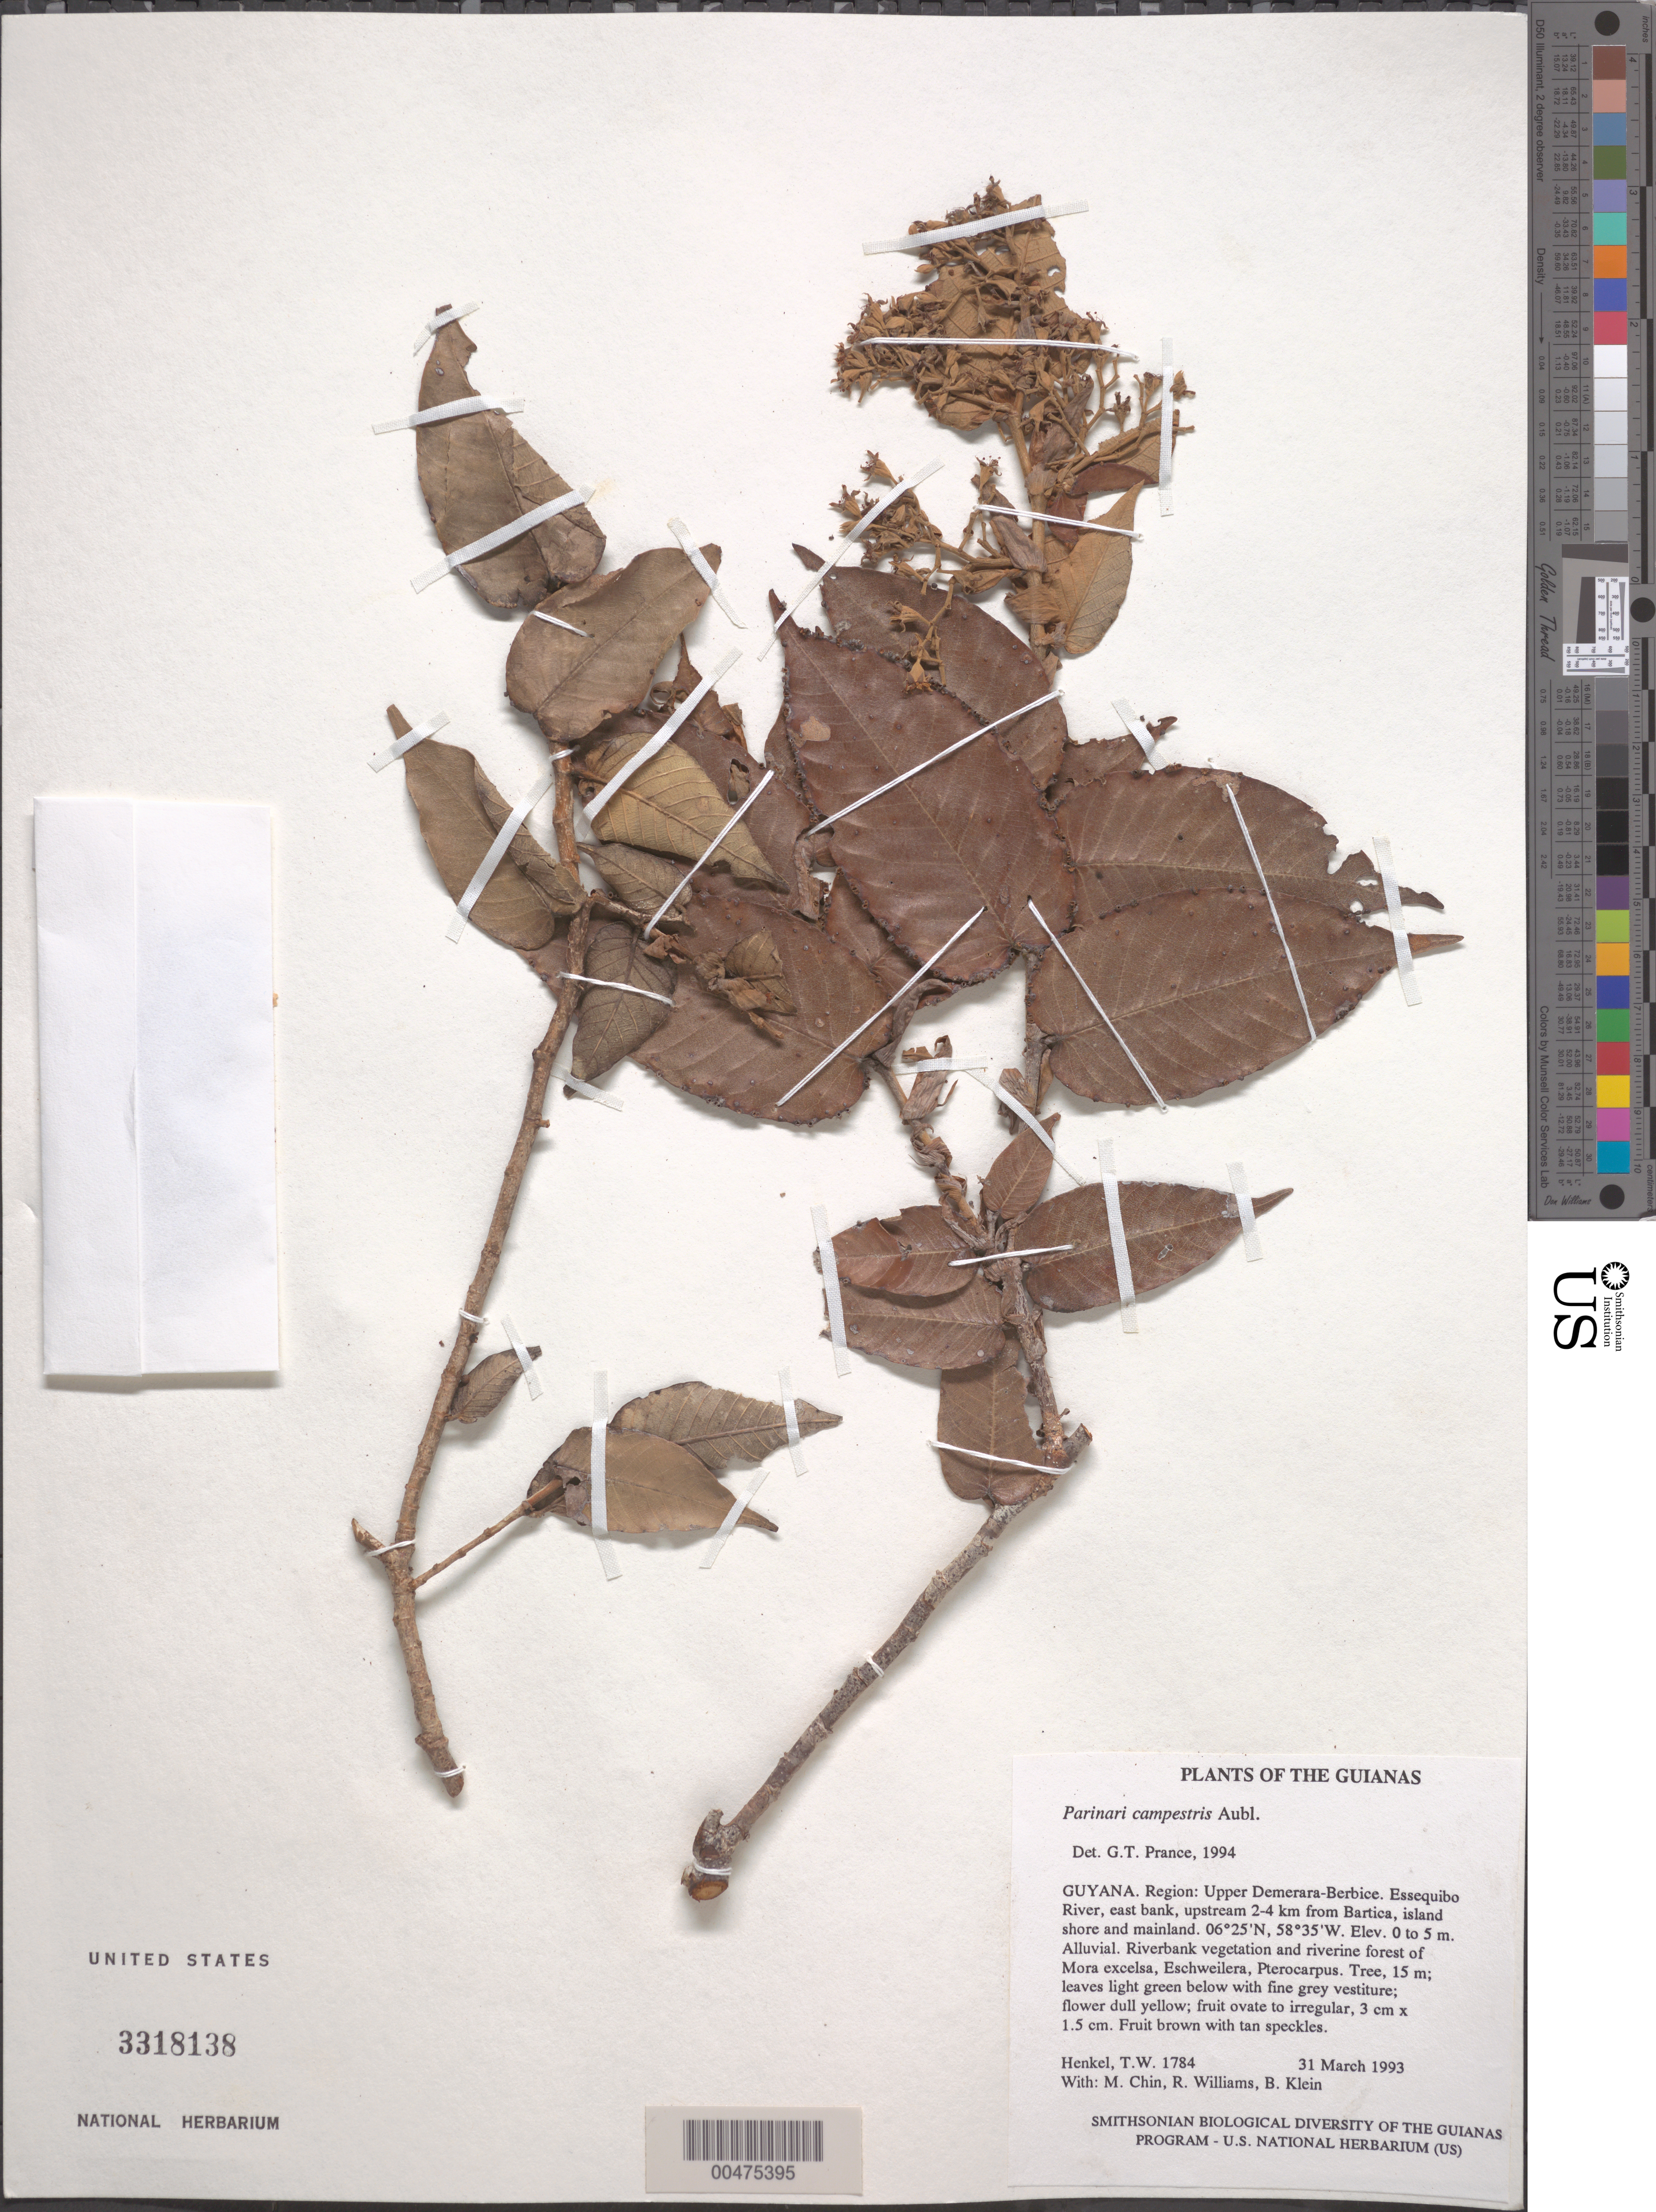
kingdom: Plantae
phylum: Tracheophyta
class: Magnoliopsida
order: Malpighiales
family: Chrysobalanaceae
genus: Parinari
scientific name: Parinari campestris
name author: Aubl.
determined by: Prance, G. T.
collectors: T. Henkel, M. Chin, R. Williams & B. Klein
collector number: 1784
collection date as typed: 31 March 1993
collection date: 1993-03-31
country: Guyana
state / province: U. Demerara-Berbice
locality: Essequibo River, E bank, upstream 2-4 km from Bartica, island shore and mainland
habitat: Alluvial. Riverbank vegetation and riverine forest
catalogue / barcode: US 3318138